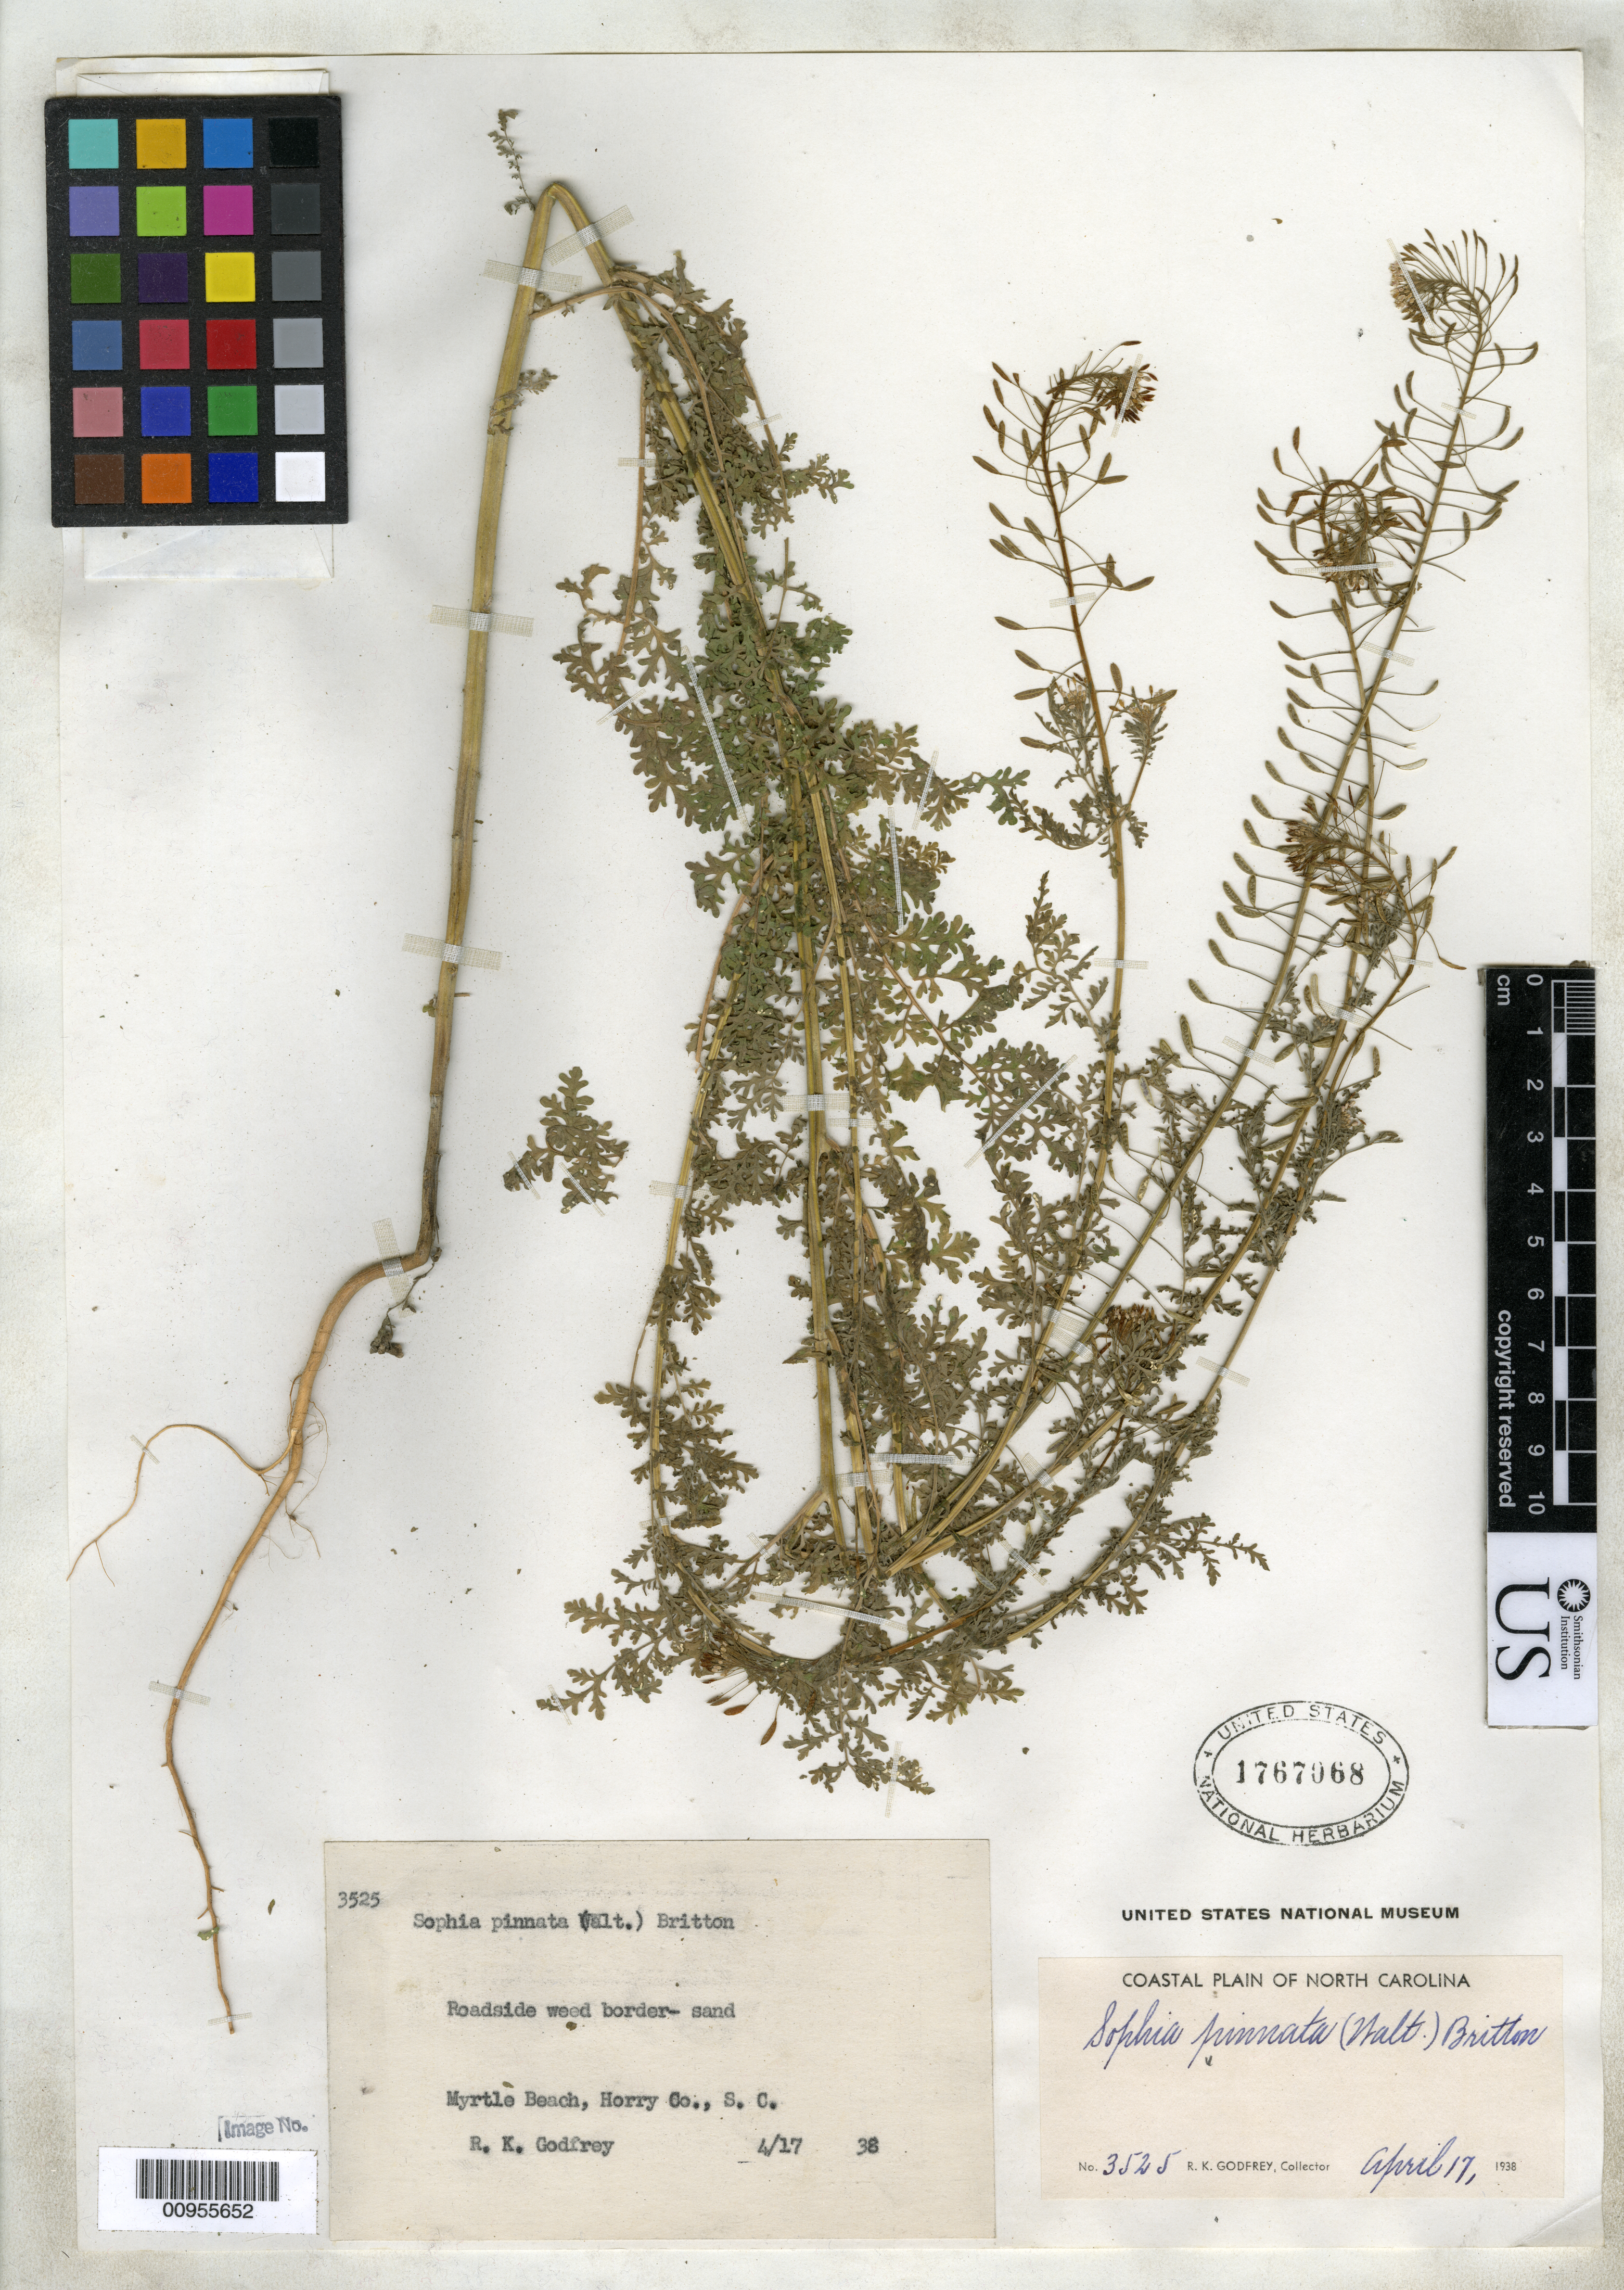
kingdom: Plantae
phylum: Tracheophyta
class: Magnoliopsida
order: Brassicales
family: Brassicaceae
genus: Erysimum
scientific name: Erysimum pinnatum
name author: Walter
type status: Isoneotype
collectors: R. K. Godfrey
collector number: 3525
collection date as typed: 17 Apr 1938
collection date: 1938-04-17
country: United States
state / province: North Carolina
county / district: Horry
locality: Myrtle Beach, Horry Co., S.C.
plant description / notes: Currently accepted name as cited by D.B. Ward (2008).; Collection number erroneously cited as "3515" in neotypification.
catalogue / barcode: US 1767068